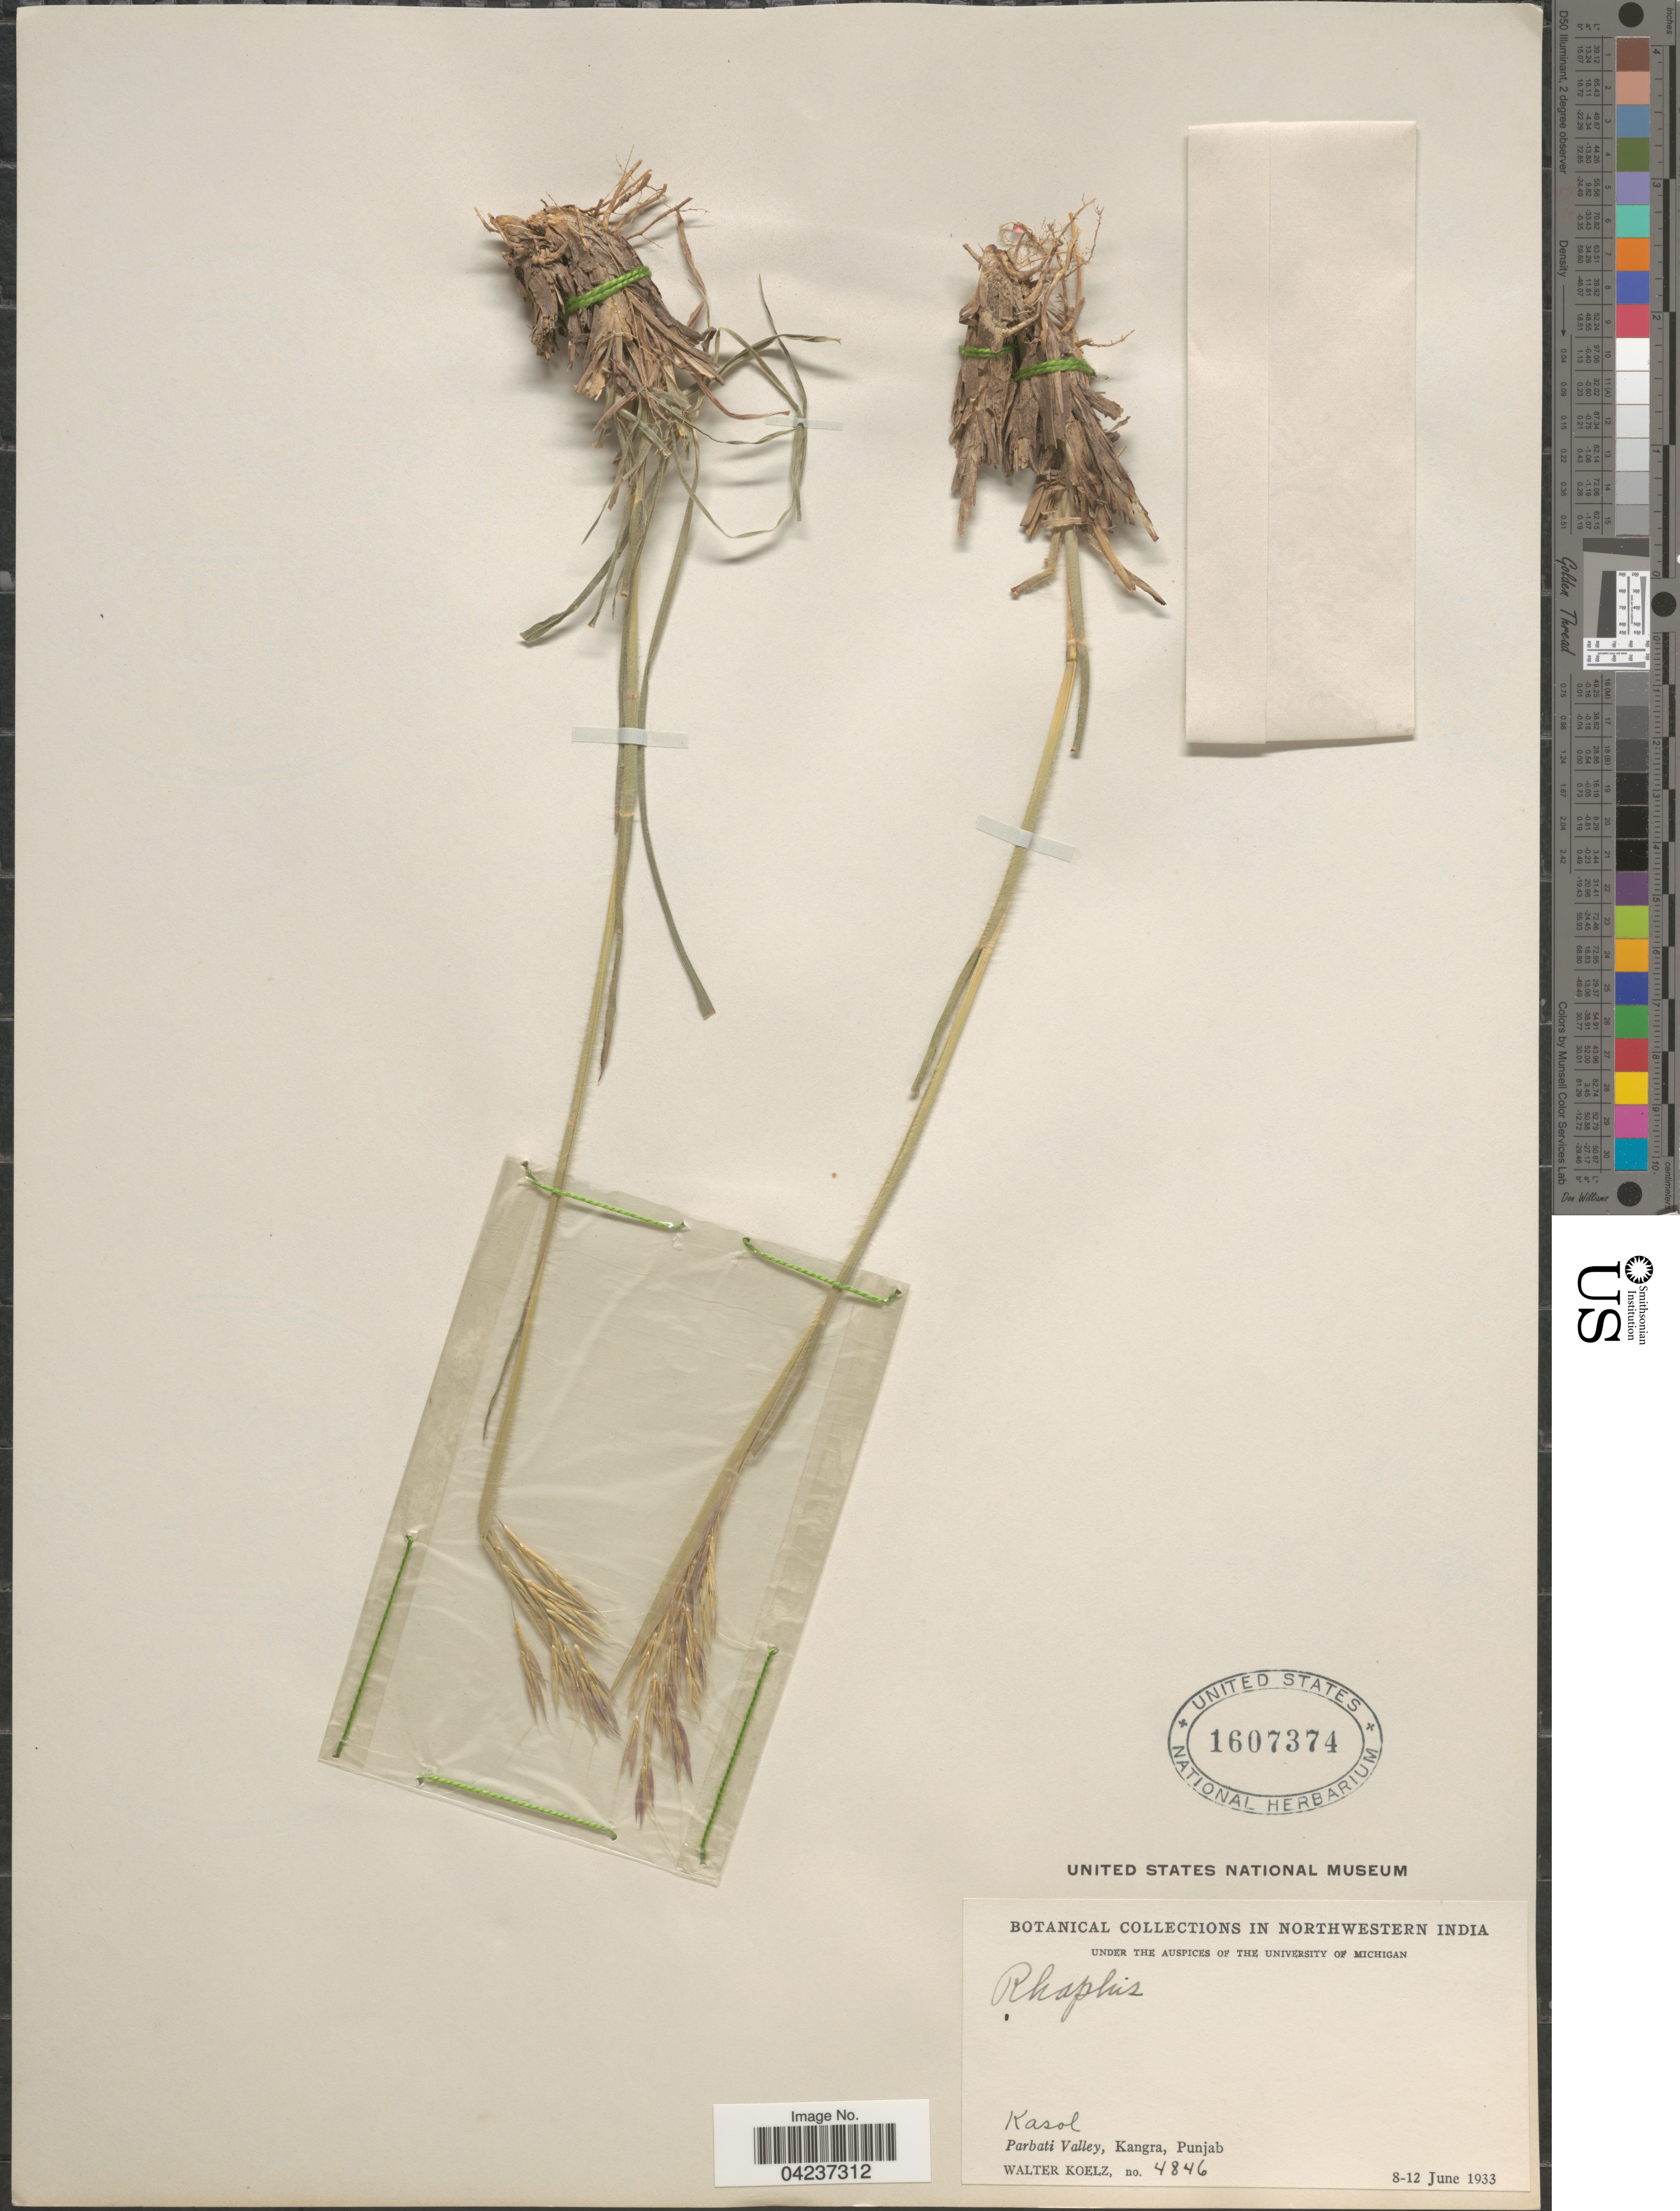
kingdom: Plantae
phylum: Tracheophyta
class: Liliopsida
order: Poales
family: Poaceae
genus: Chrysopogon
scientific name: Chrysopogon gryllus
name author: (L.) Trin.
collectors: W. N. Koelz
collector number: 4846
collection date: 1933-06-08/1933-06-12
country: India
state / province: Punjab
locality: In Northwestern India. Kasol. Parbati Valley, Kangra.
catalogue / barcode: US 1607374